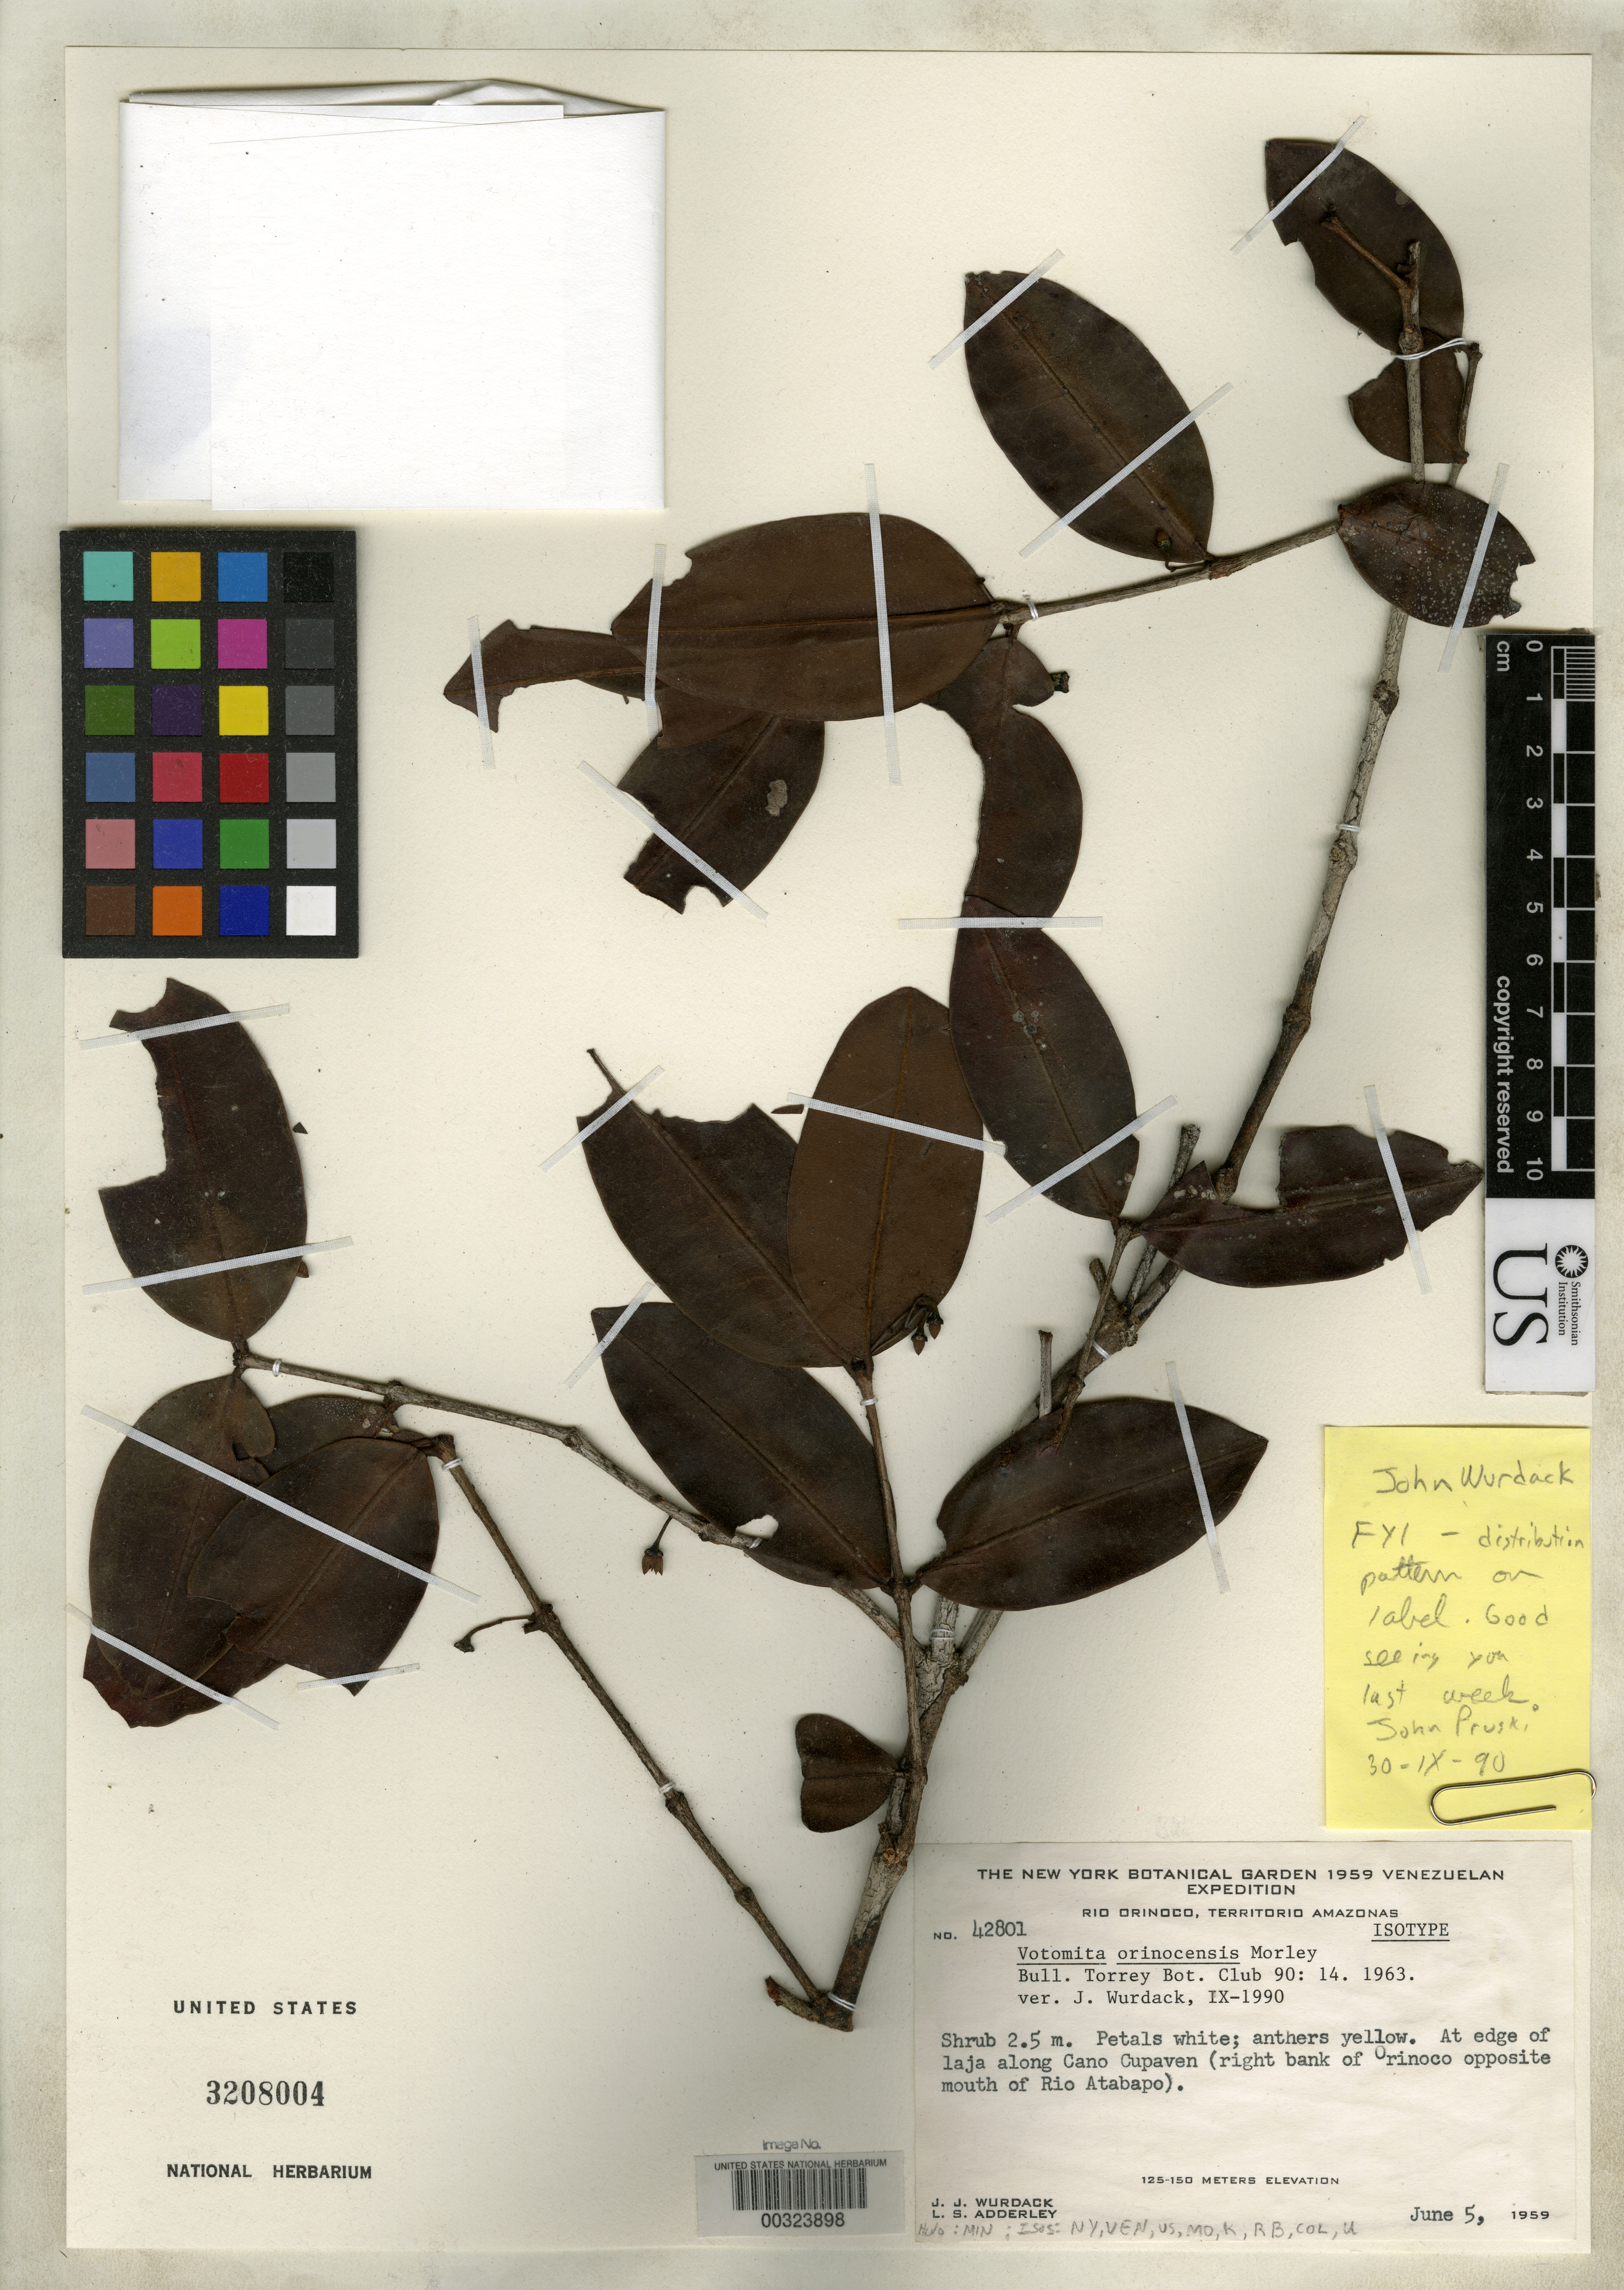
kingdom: Plantae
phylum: Tracheophyta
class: Magnoliopsida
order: Myrtales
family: Melastomataceae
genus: Votomita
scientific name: Votomita orinocensis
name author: Morley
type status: Isotype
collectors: J. J. Wurdack & L. S. Adderley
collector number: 42801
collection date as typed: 05 Jun 1959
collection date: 1959-06-05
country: Venezuela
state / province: Amazonas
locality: Edge of Laja along Cano Cupaven, right bank of Orinoco opposite mouth of Rio Atabapo.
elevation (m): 125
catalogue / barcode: US 3208004